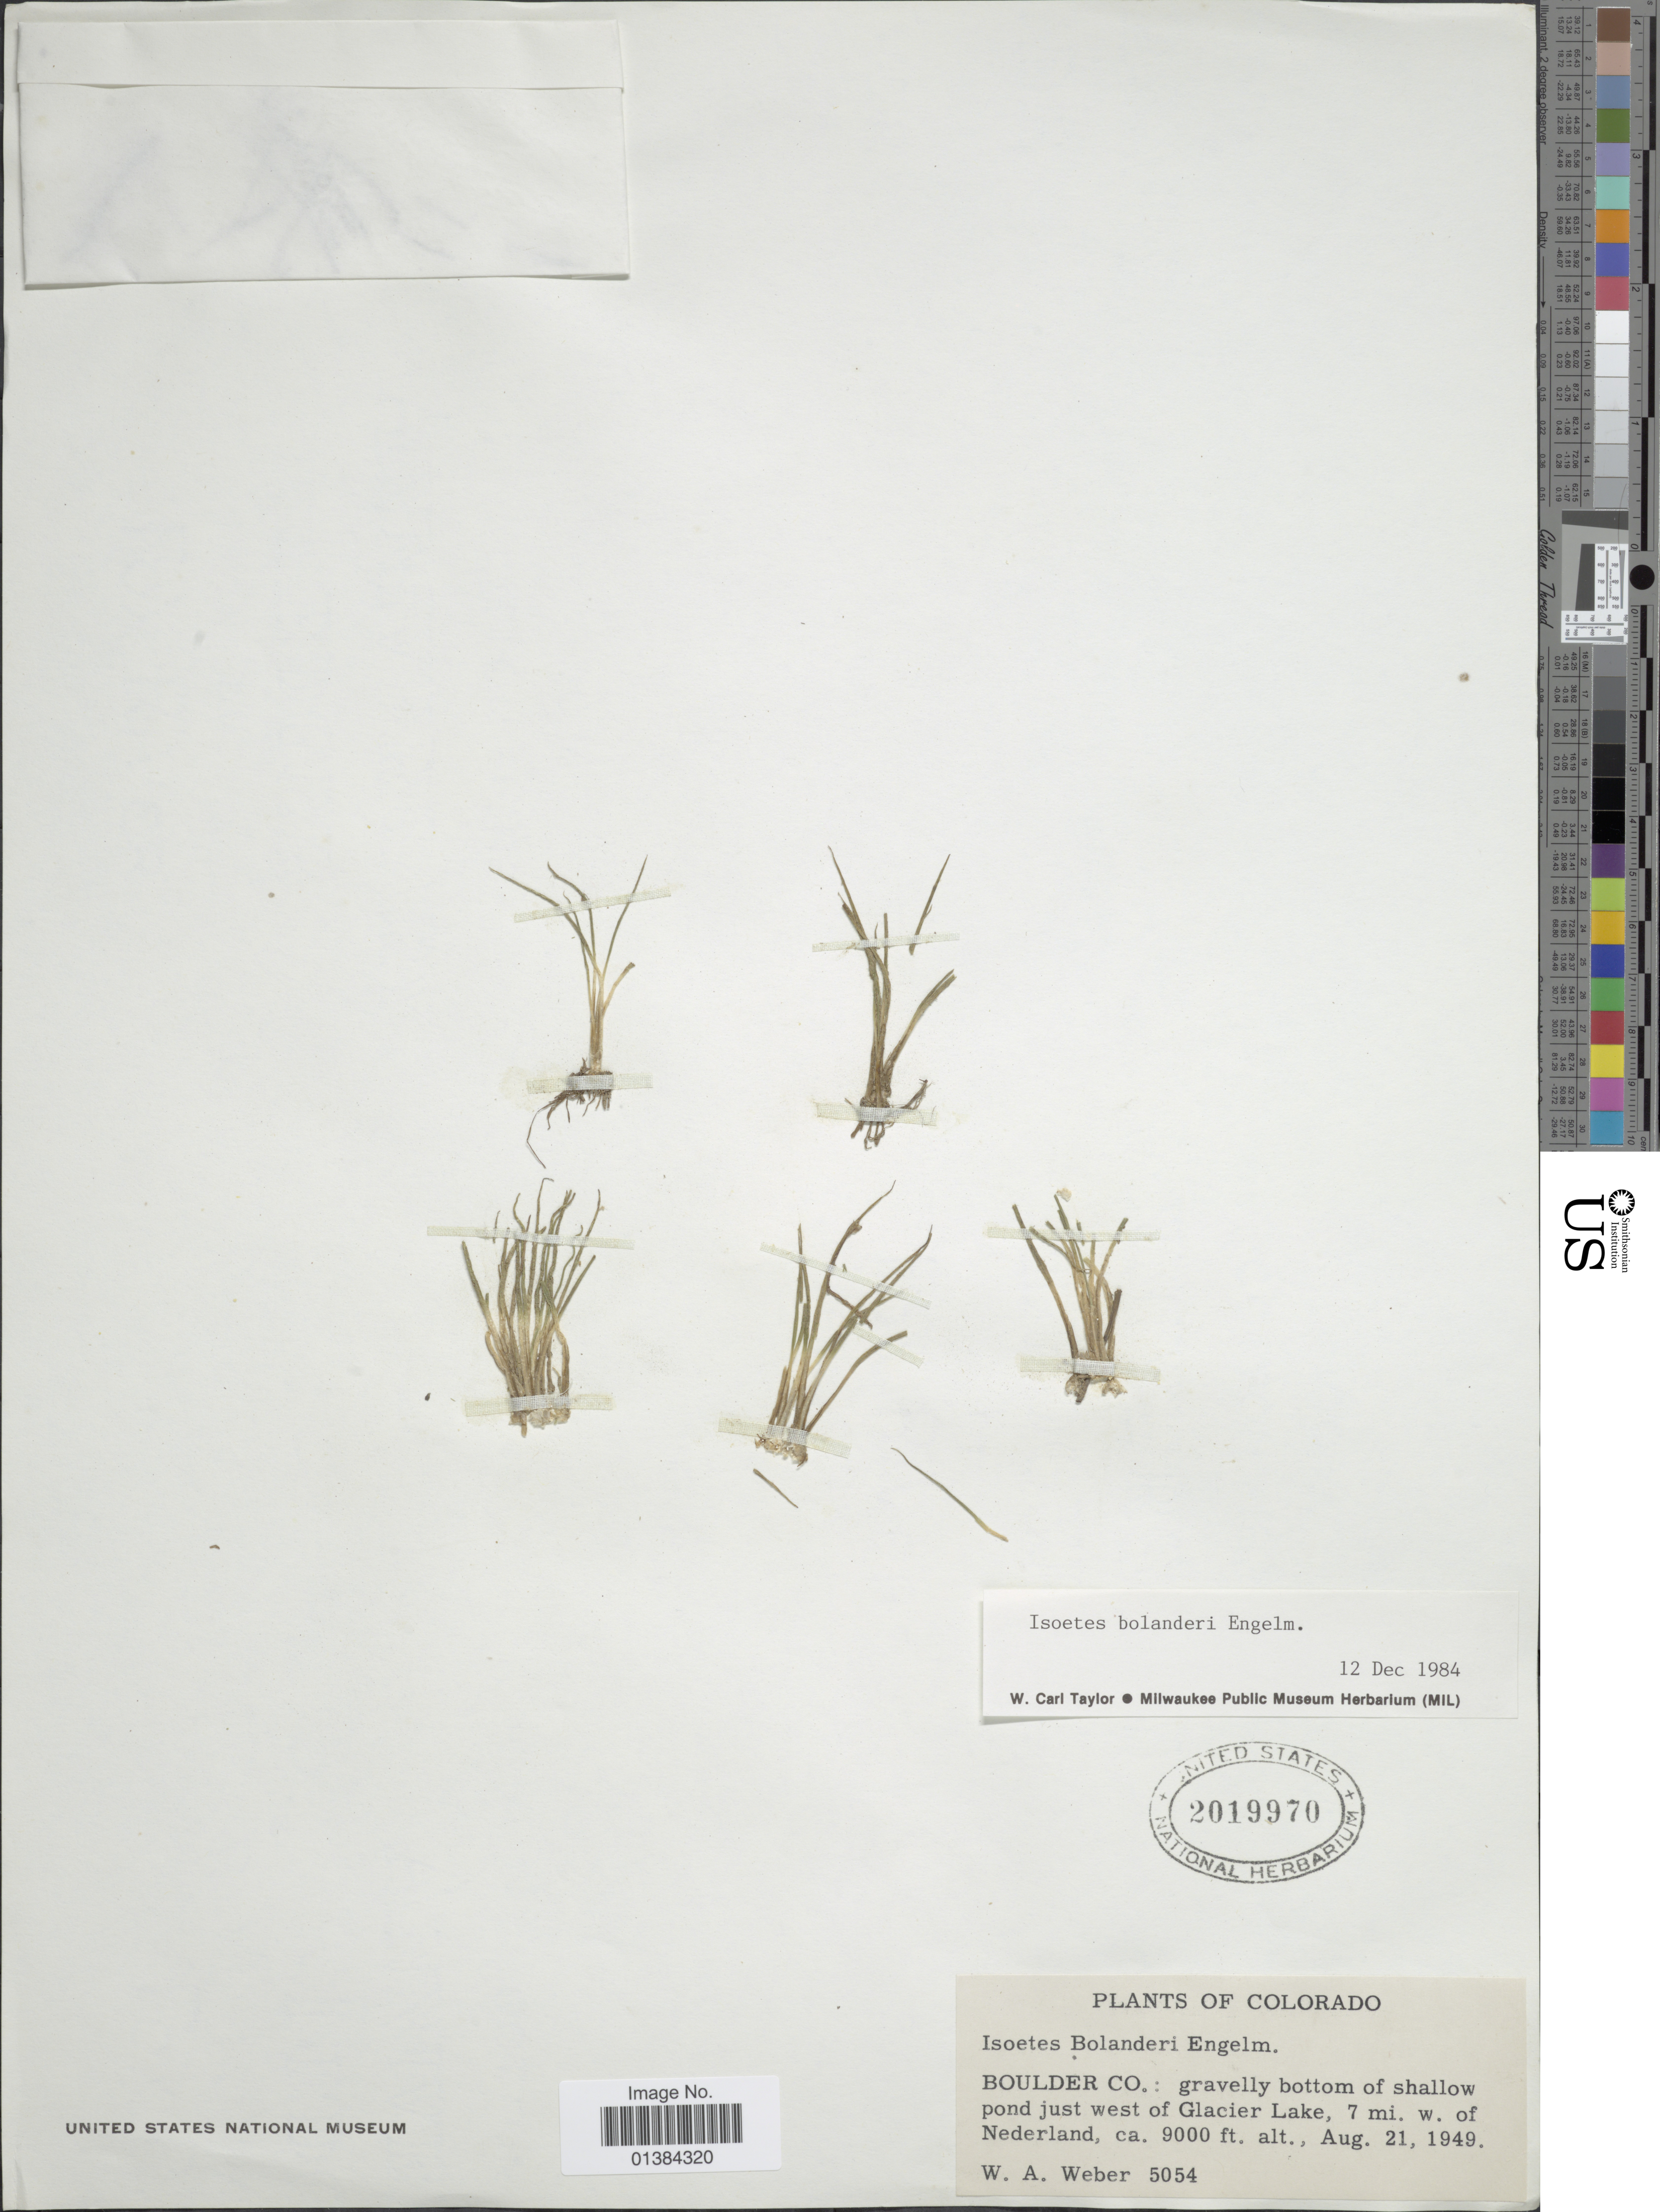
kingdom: Plantae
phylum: Tracheophyta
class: Lycopodiopsida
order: Isoetales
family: Isoetaceae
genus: Isoetes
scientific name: Isoetes bolanderi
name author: Engelm.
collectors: W. A. Weber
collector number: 5054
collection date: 1949-08-21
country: United States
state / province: Colorado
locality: Boulder Co.: gravelly bottom of shallow pond just west of Glacier Lake, 7 mi. w. of Nederland.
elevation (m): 2743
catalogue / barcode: US 2019970